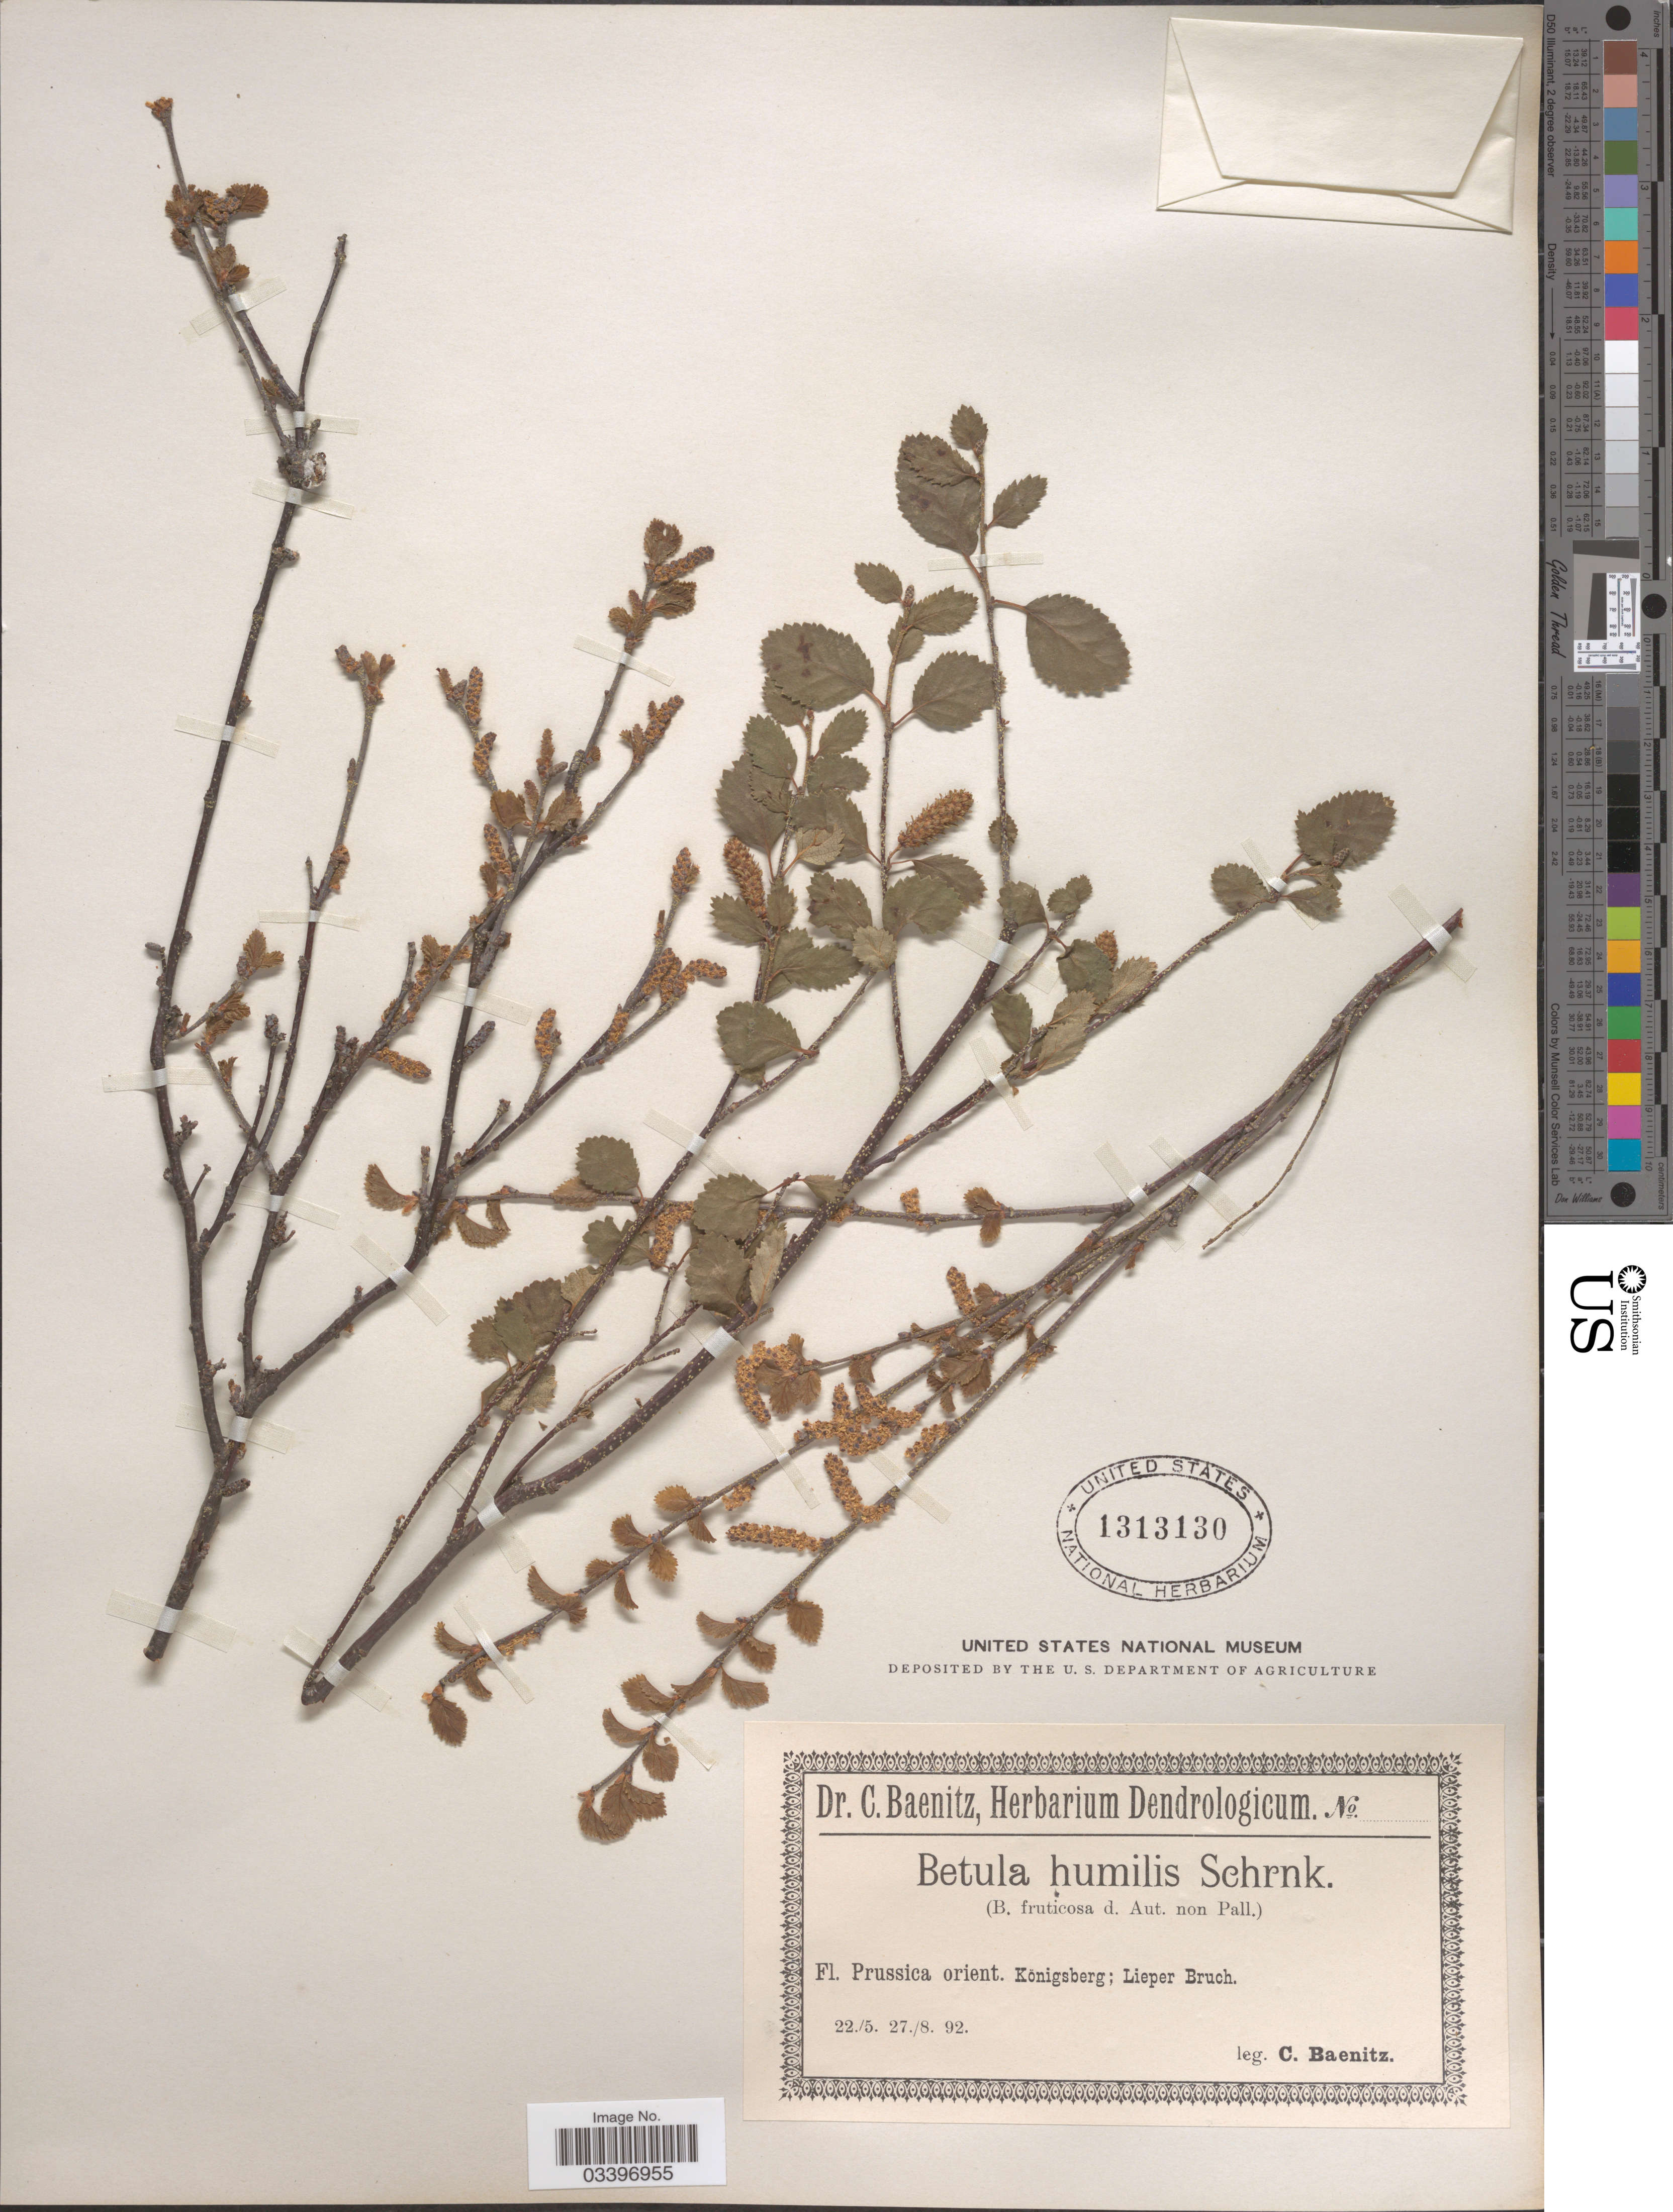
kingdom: Plantae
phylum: Tracheophyta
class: Magnoliopsida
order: Fagales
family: Betulaceae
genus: Betula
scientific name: Betula humilis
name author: Schrank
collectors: C. G. Baenitz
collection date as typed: Transcribed d/m/y: 22/5/92 to 27/8/92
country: Russian Federation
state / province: Kaliningrad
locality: Fl. Prussica orient. Konigsberg; Lieper Bruch.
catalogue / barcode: US 1313130